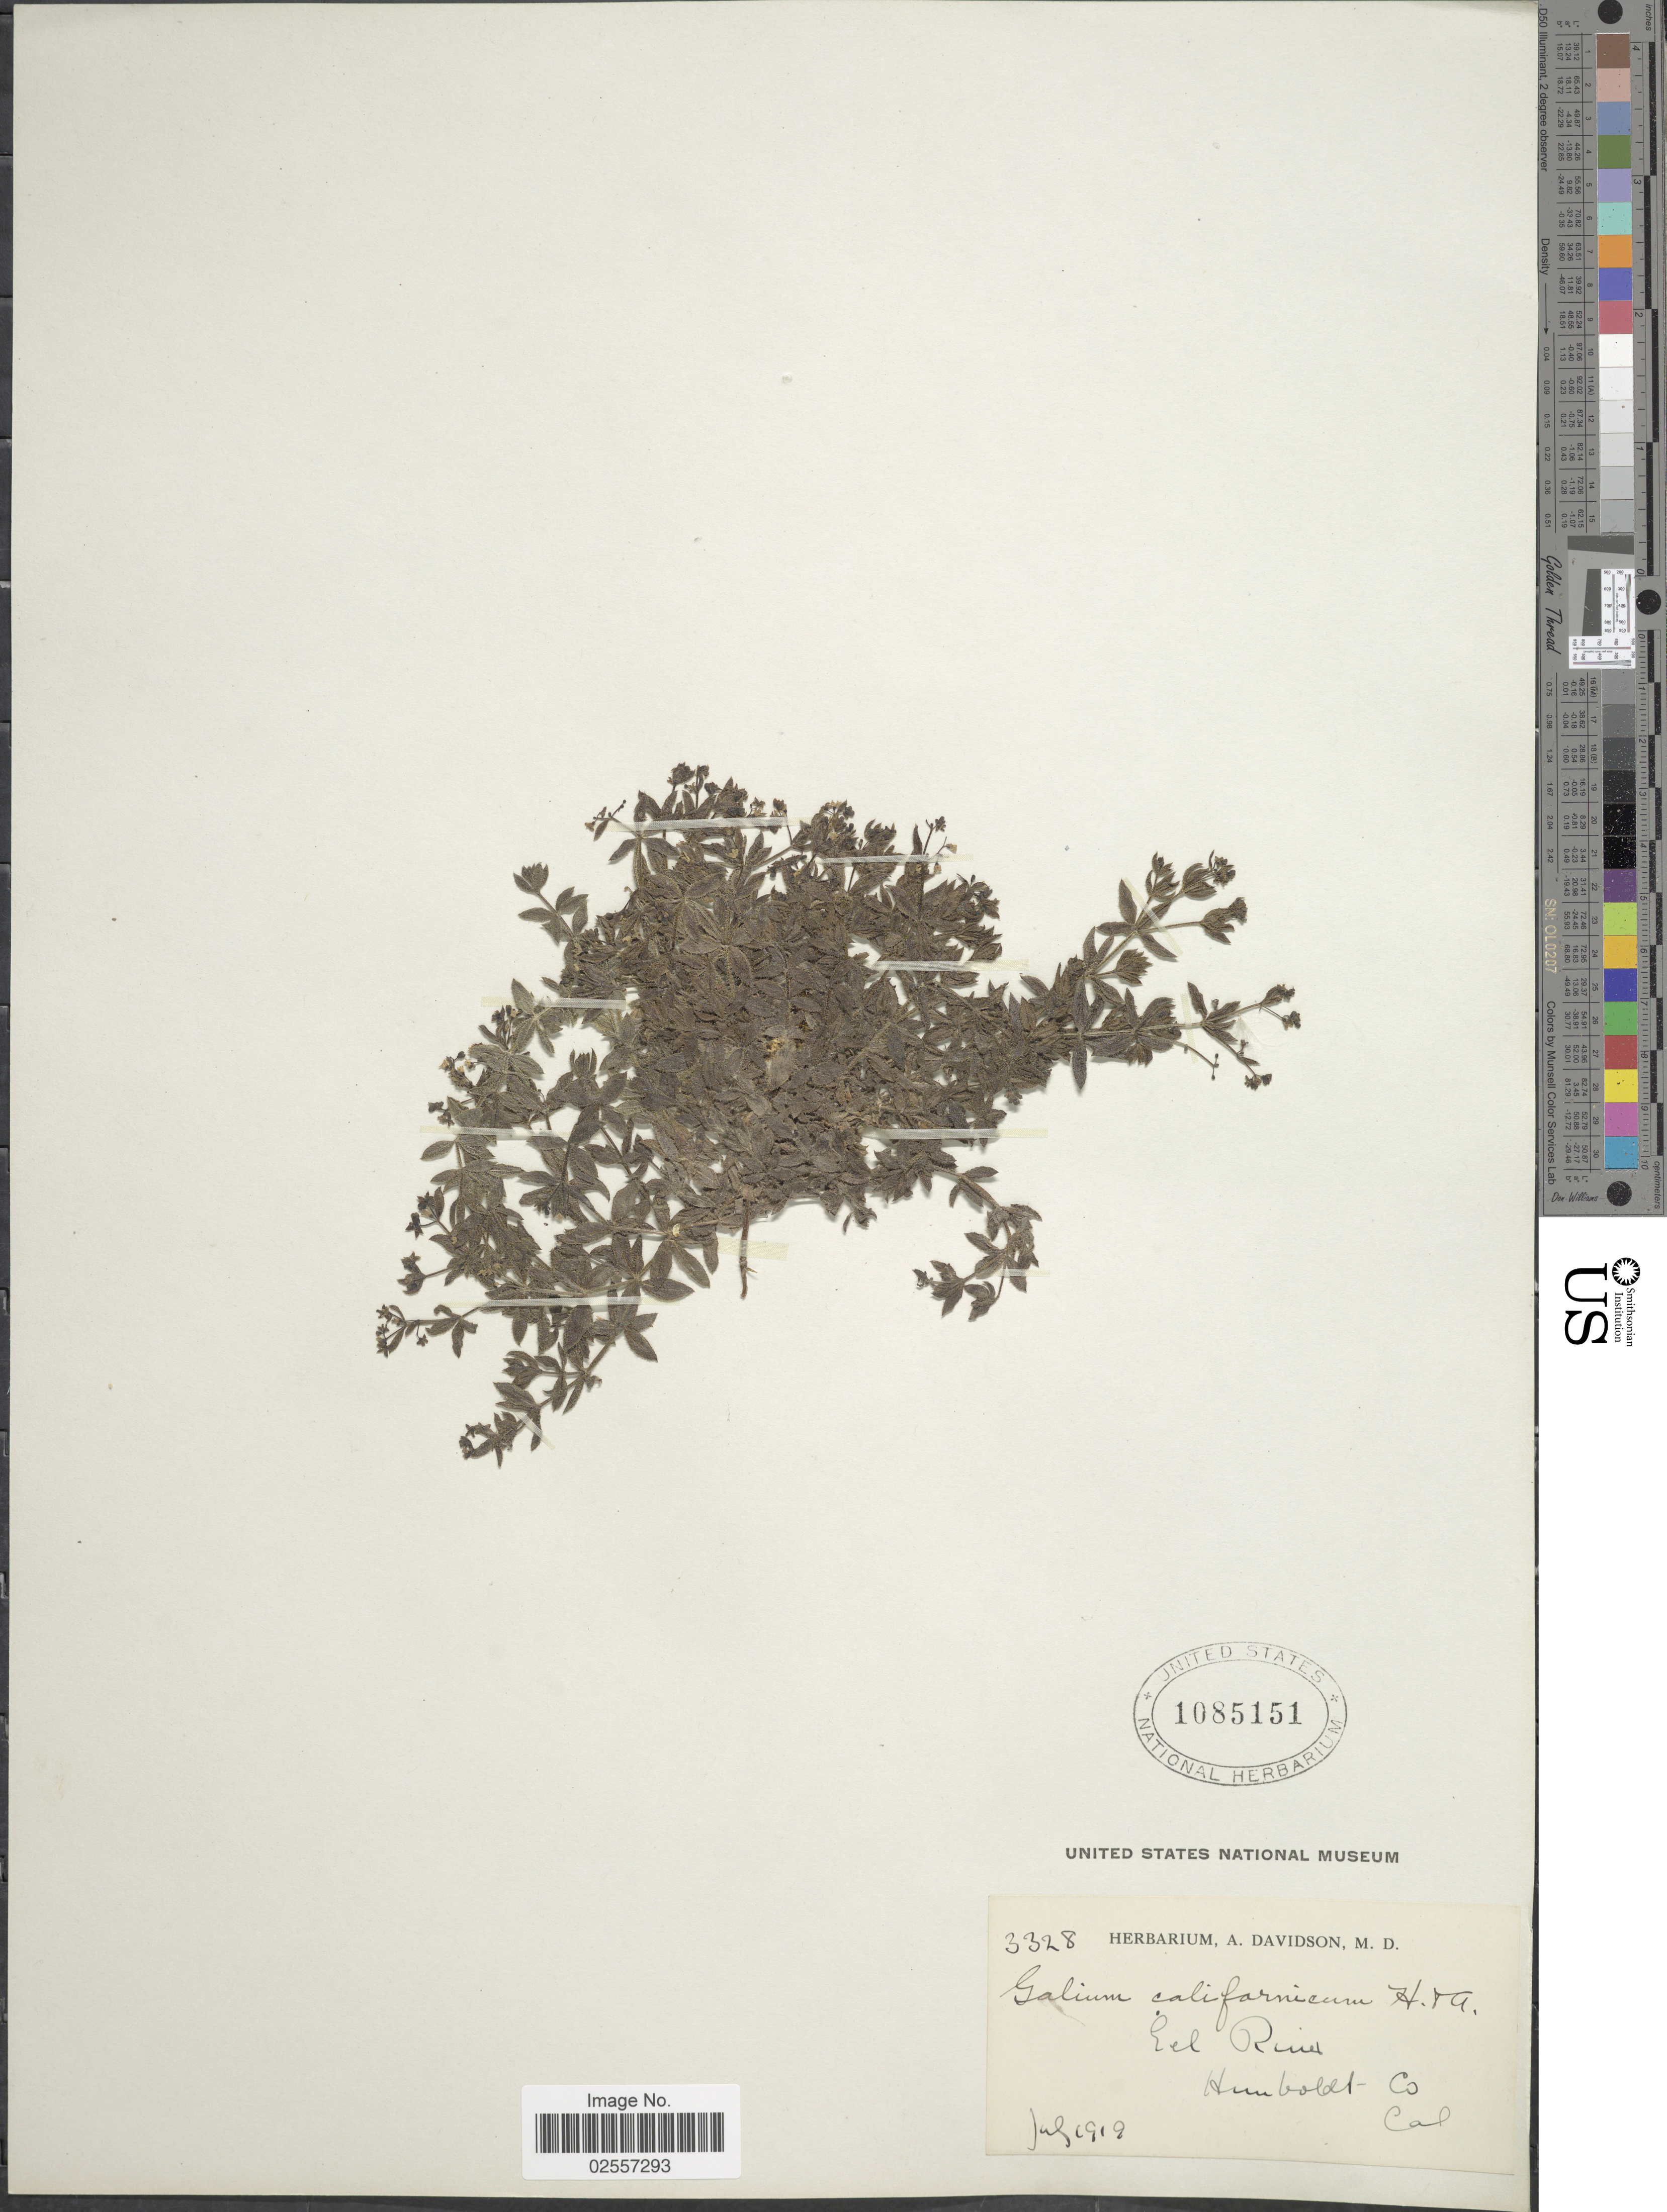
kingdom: Plantae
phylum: Tracheophyta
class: Magnoliopsida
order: Gentianales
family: Rubiaceae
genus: Galium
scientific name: Galium californicum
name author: Hook. & Arn.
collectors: ex herb. A. Davidson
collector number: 3328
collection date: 1919-07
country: United States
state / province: California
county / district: Humboldt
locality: Eel River, Humboldt Co.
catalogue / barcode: US 1085151